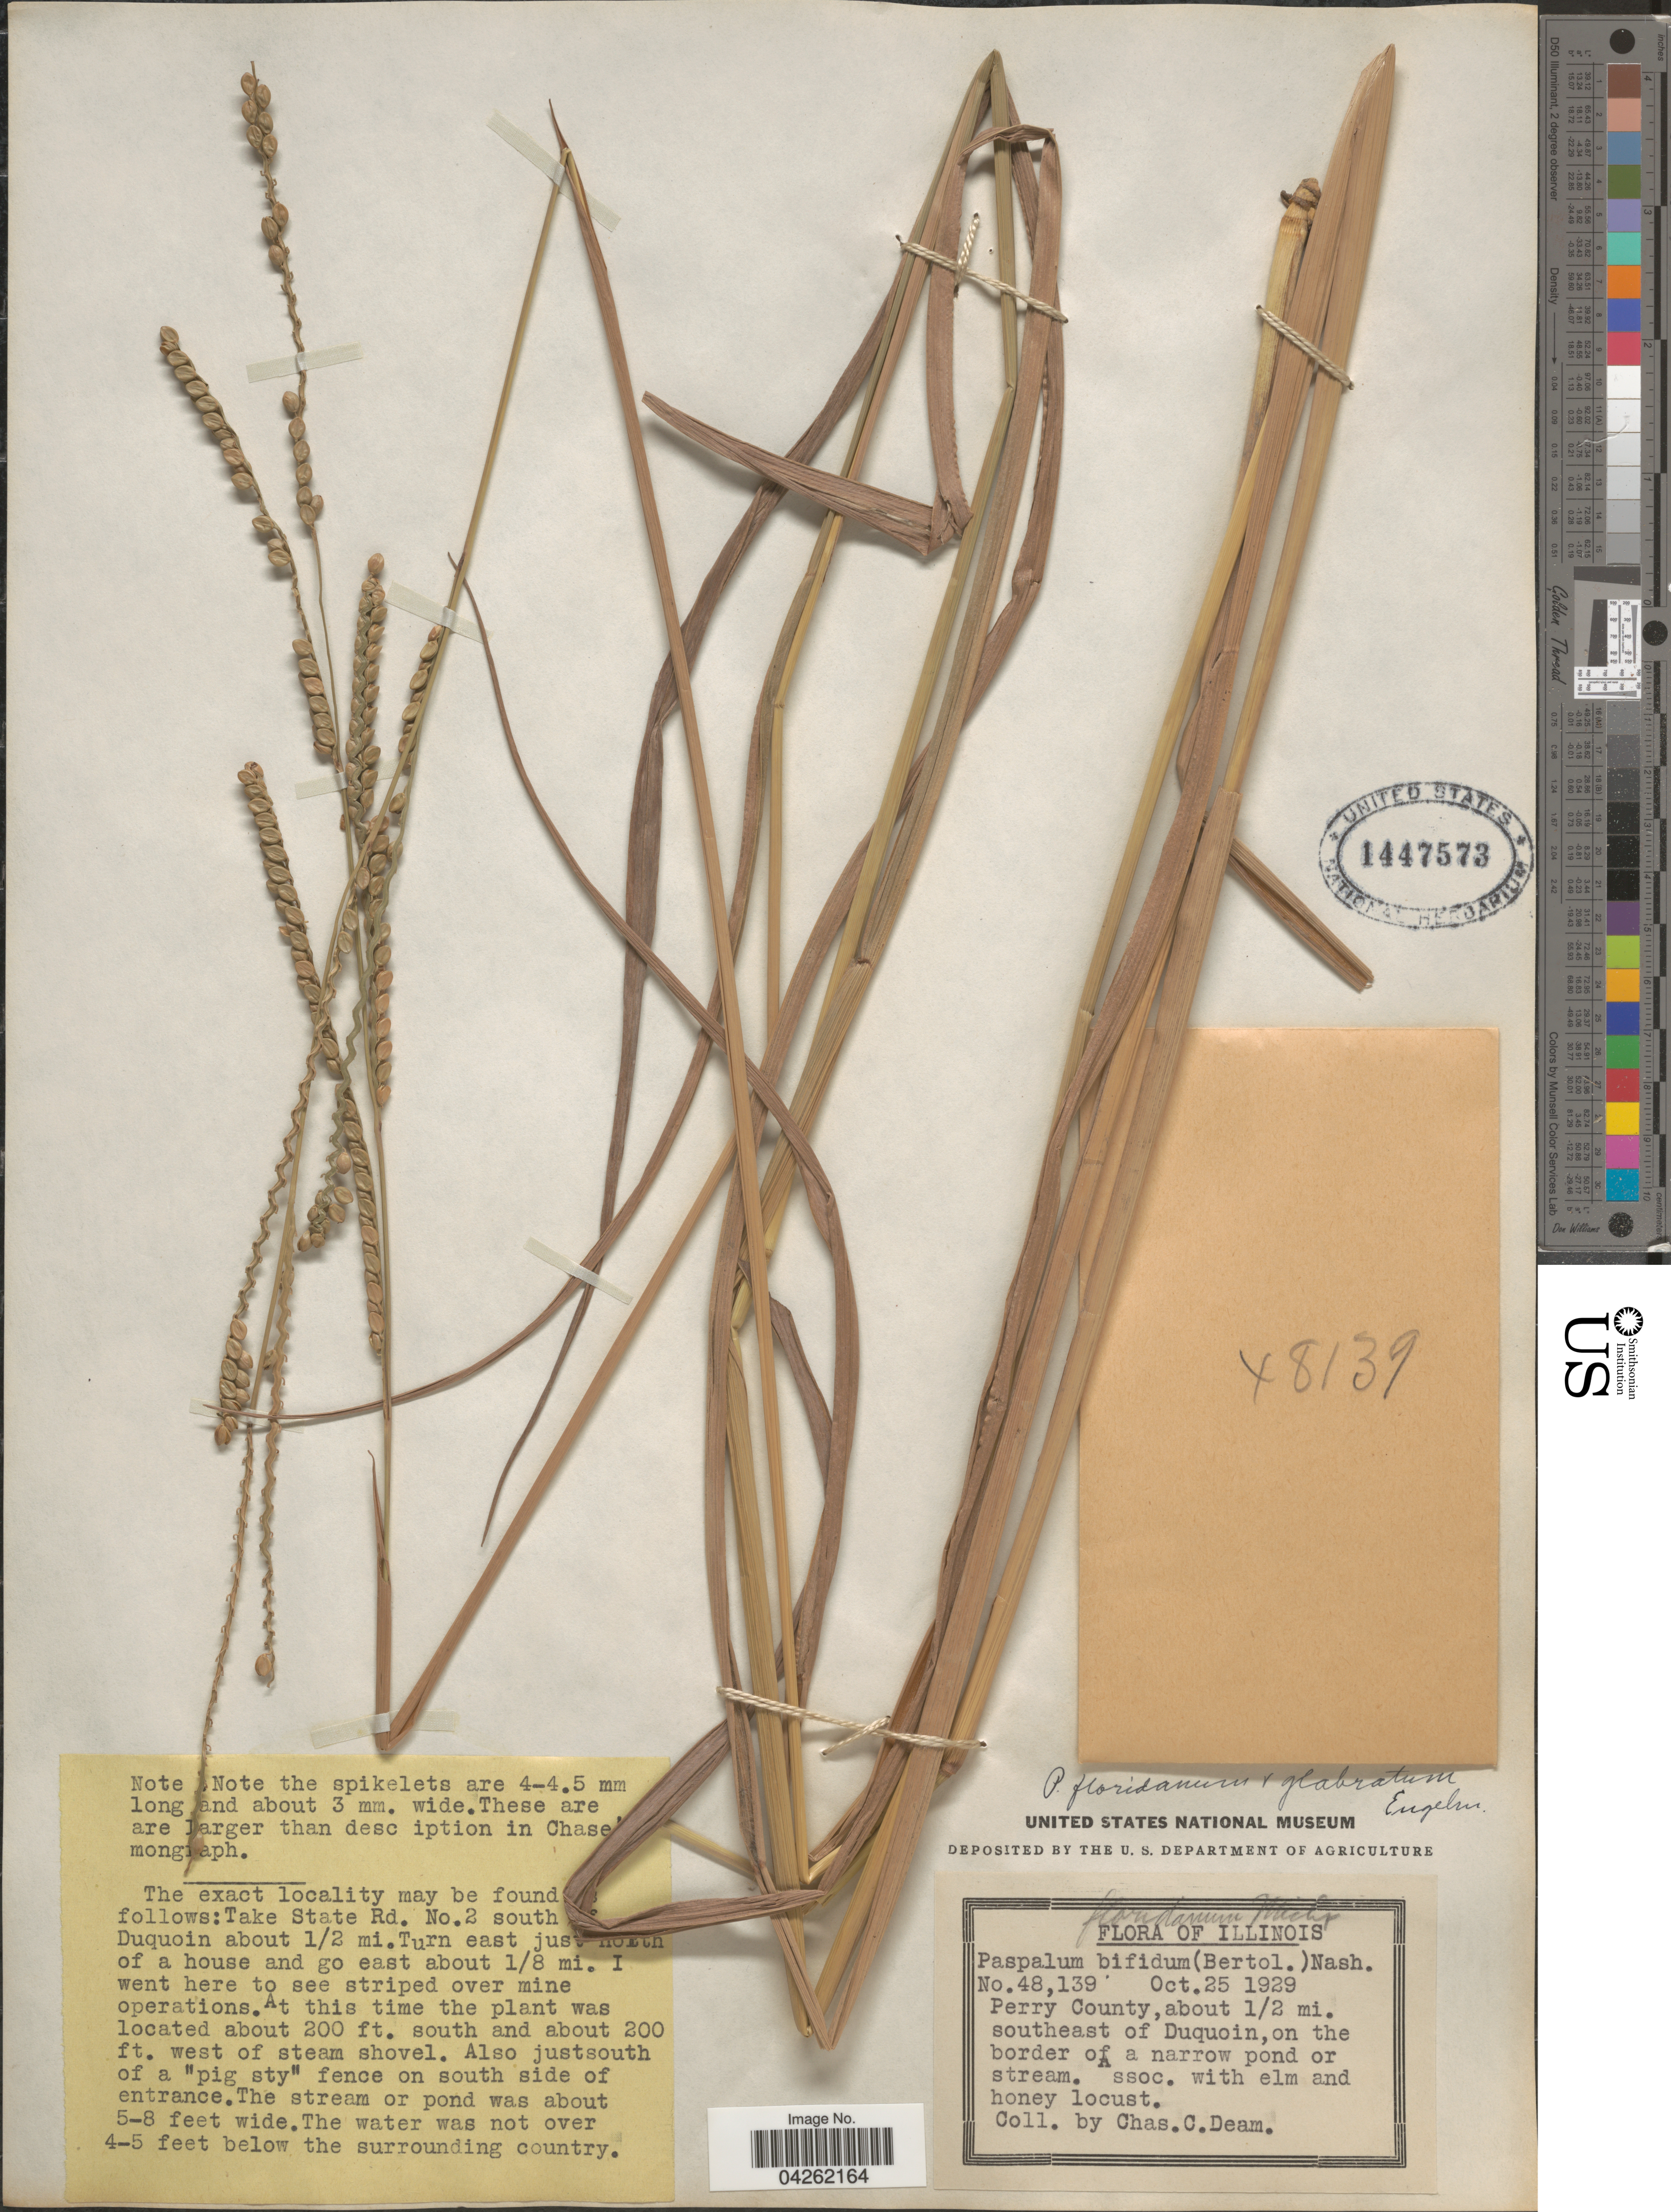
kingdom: Plantae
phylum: Tracheophyta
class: Liliopsida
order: Poales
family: Poaceae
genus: Paspalum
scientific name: Paspalum floridanum var. glabratum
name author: Engelm. ex Vasey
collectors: C. C. Deam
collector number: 48139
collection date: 1929-10-25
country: United States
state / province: Illinois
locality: Perry County, about ½ mi. southeast of Duquoin, on the border of a narrow pond or stream.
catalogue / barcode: US 1447573